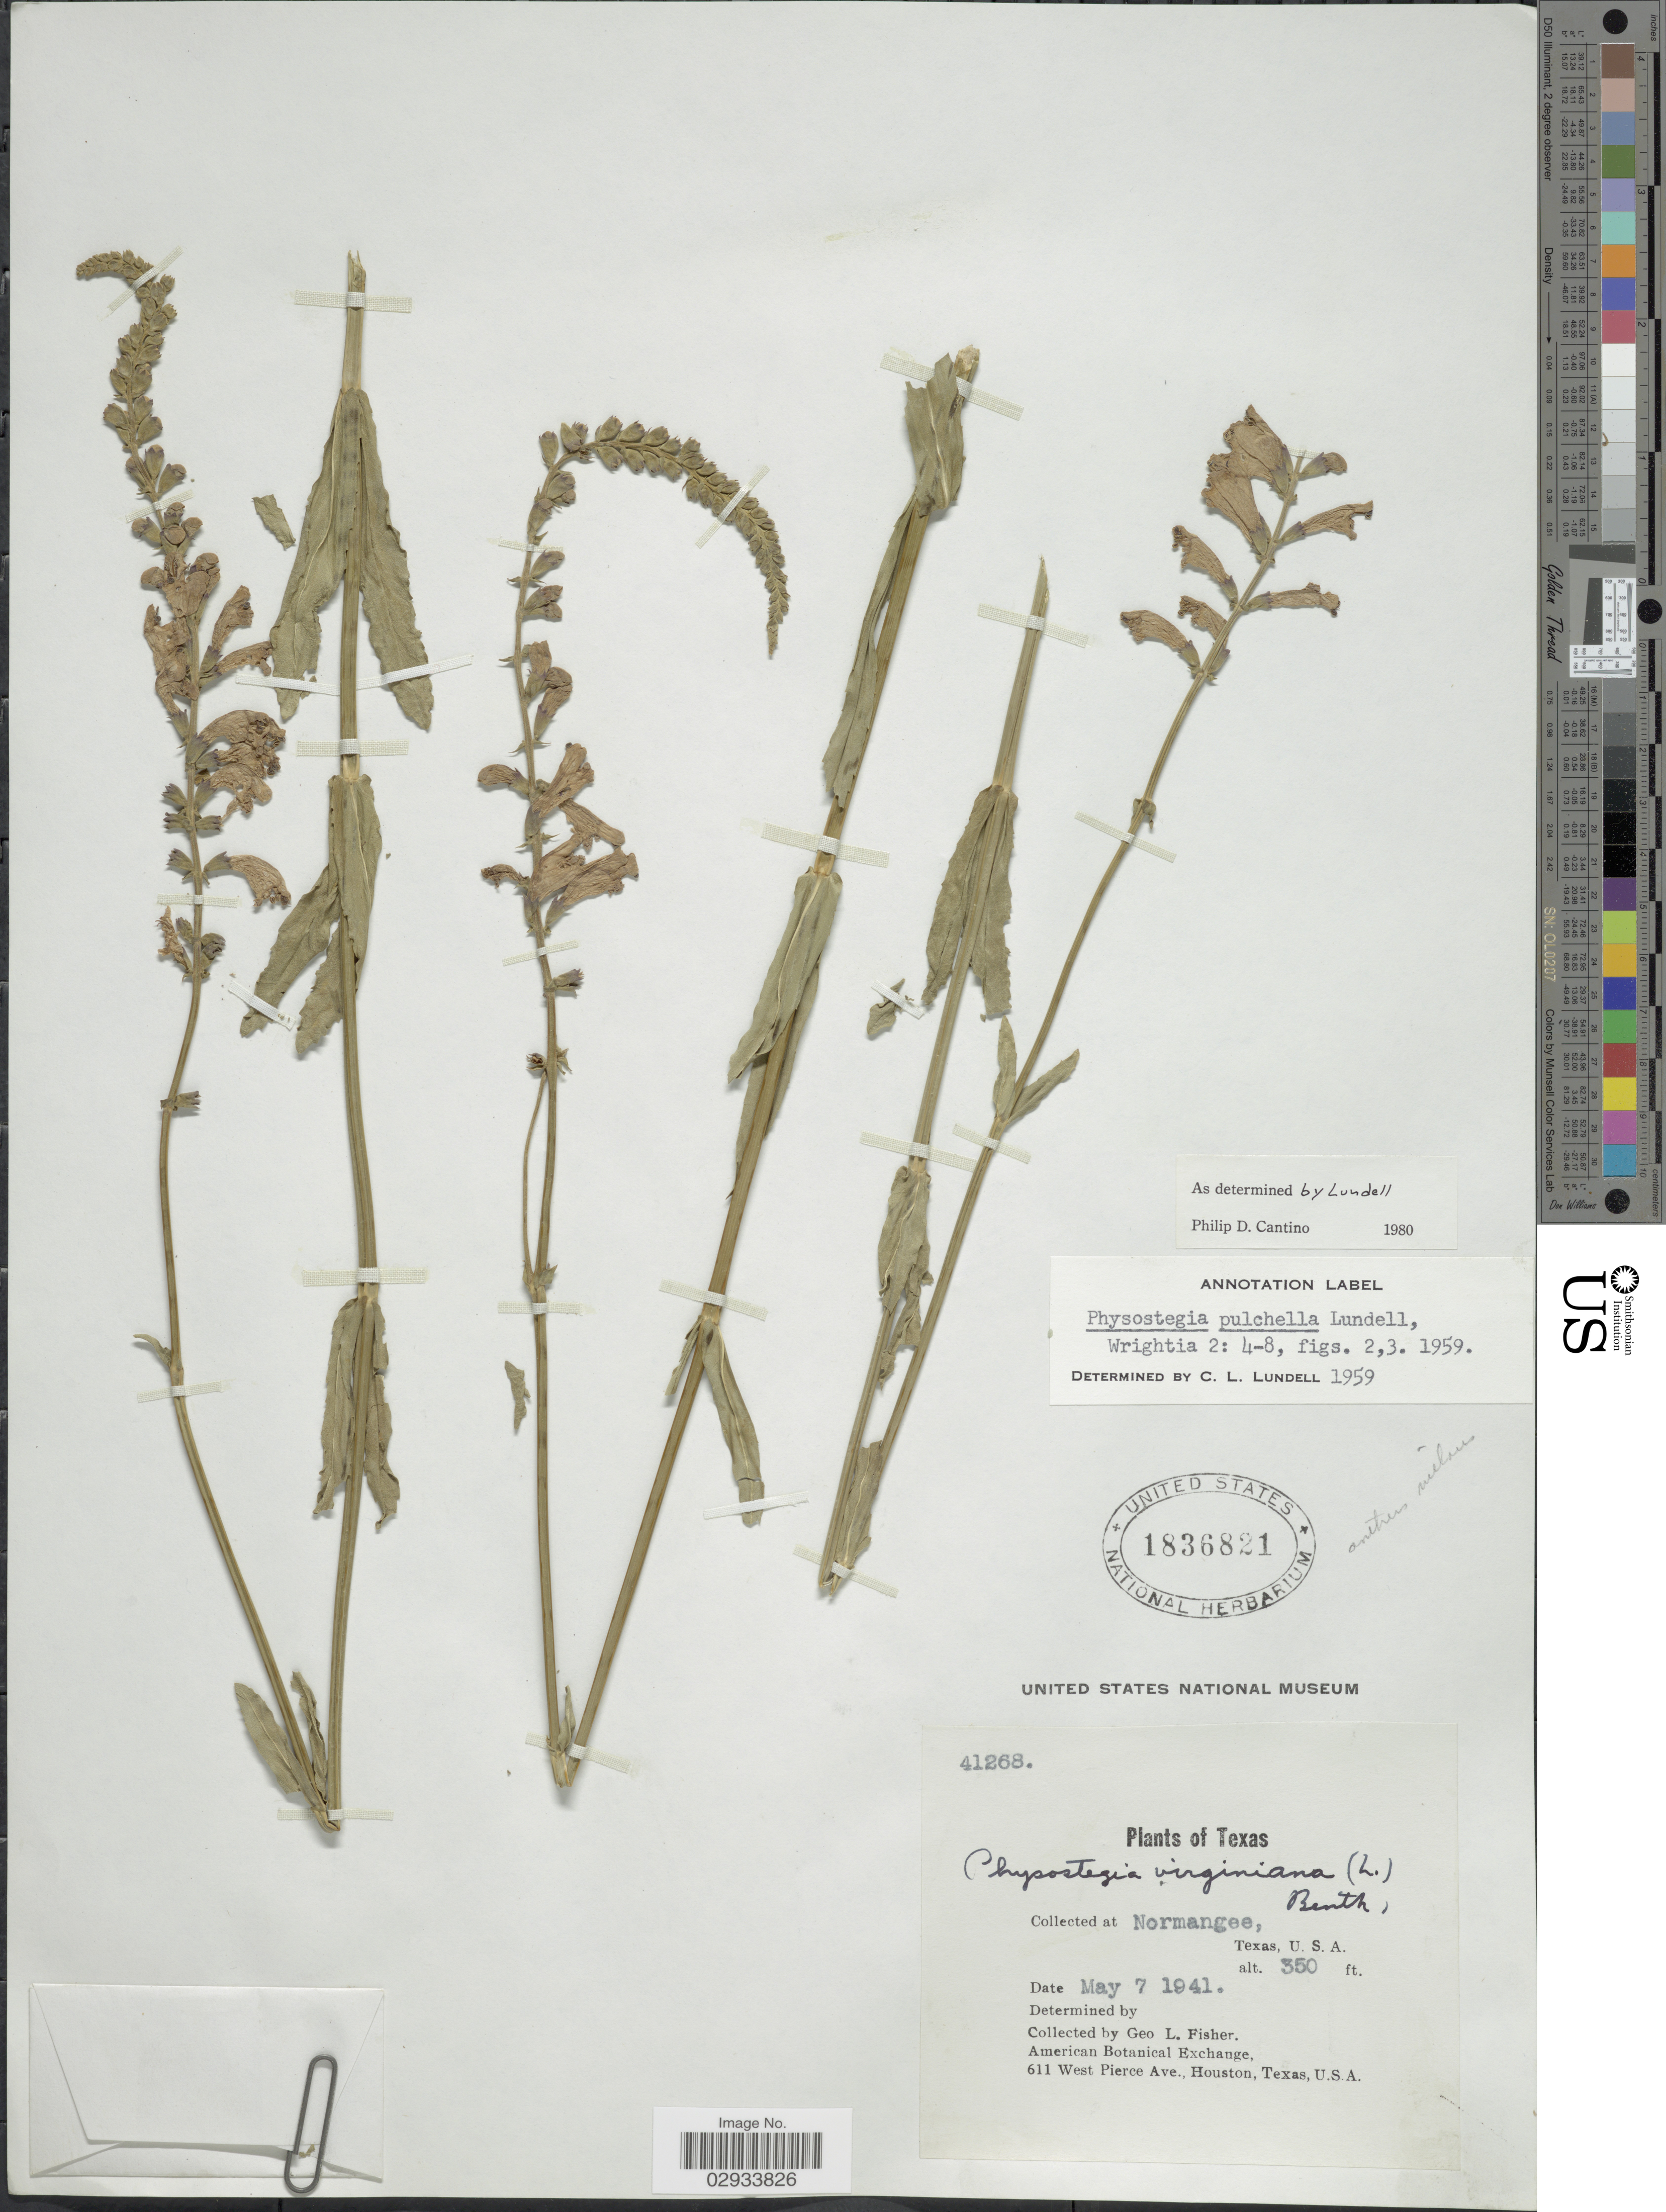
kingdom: Plantae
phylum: Tracheophyta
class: Magnoliopsida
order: Lamiales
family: Lamiaceae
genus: Physostegia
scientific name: Physostegia pulchella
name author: Lundell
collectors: G. L. Fisher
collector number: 41268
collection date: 1941-05-07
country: United States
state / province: Texas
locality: Normangee.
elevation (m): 107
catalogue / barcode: US 1836821